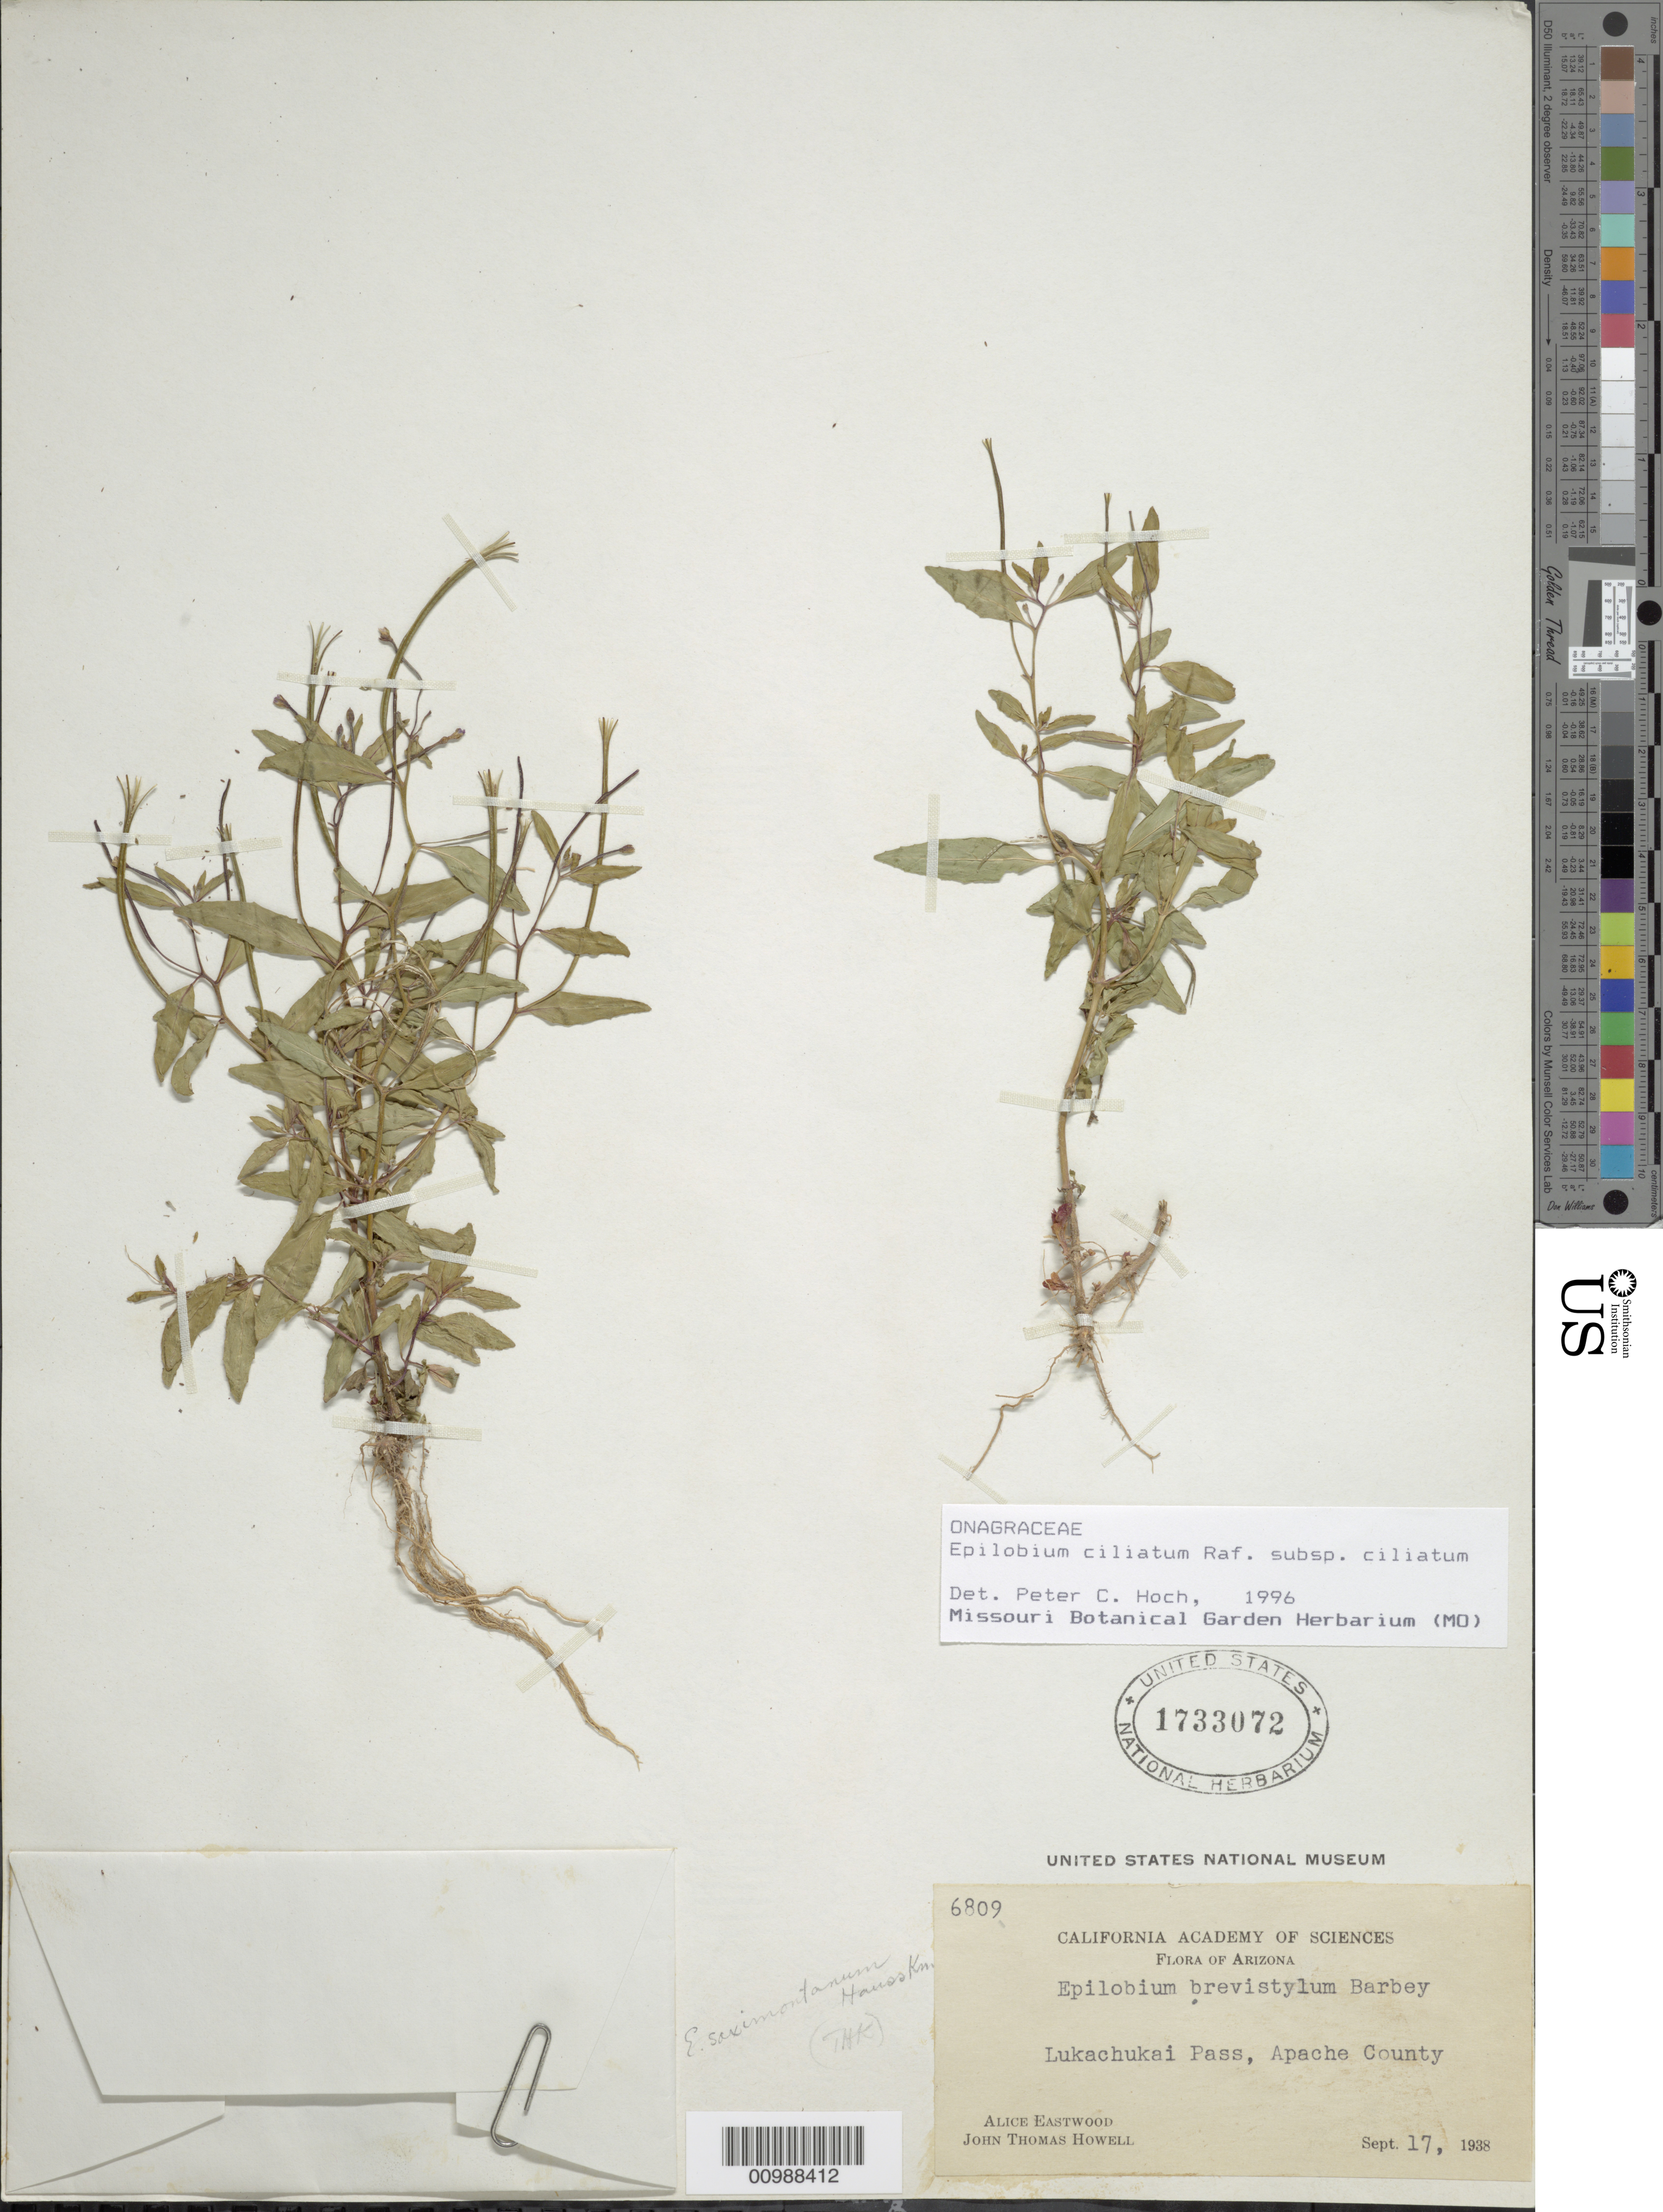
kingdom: Plantae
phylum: Tracheophyta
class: Magnoliopsida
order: Myrtales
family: Onagraceae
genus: Epilobium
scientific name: Epilobium ciliatum subsp. ciliatum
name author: Raf.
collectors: A. Eastwood & J. T. Howell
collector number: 6809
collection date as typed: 17 Sep 1938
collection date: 1938-09-17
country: United States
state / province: Arizona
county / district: Apache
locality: Lukachukai Pass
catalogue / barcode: US 1733072